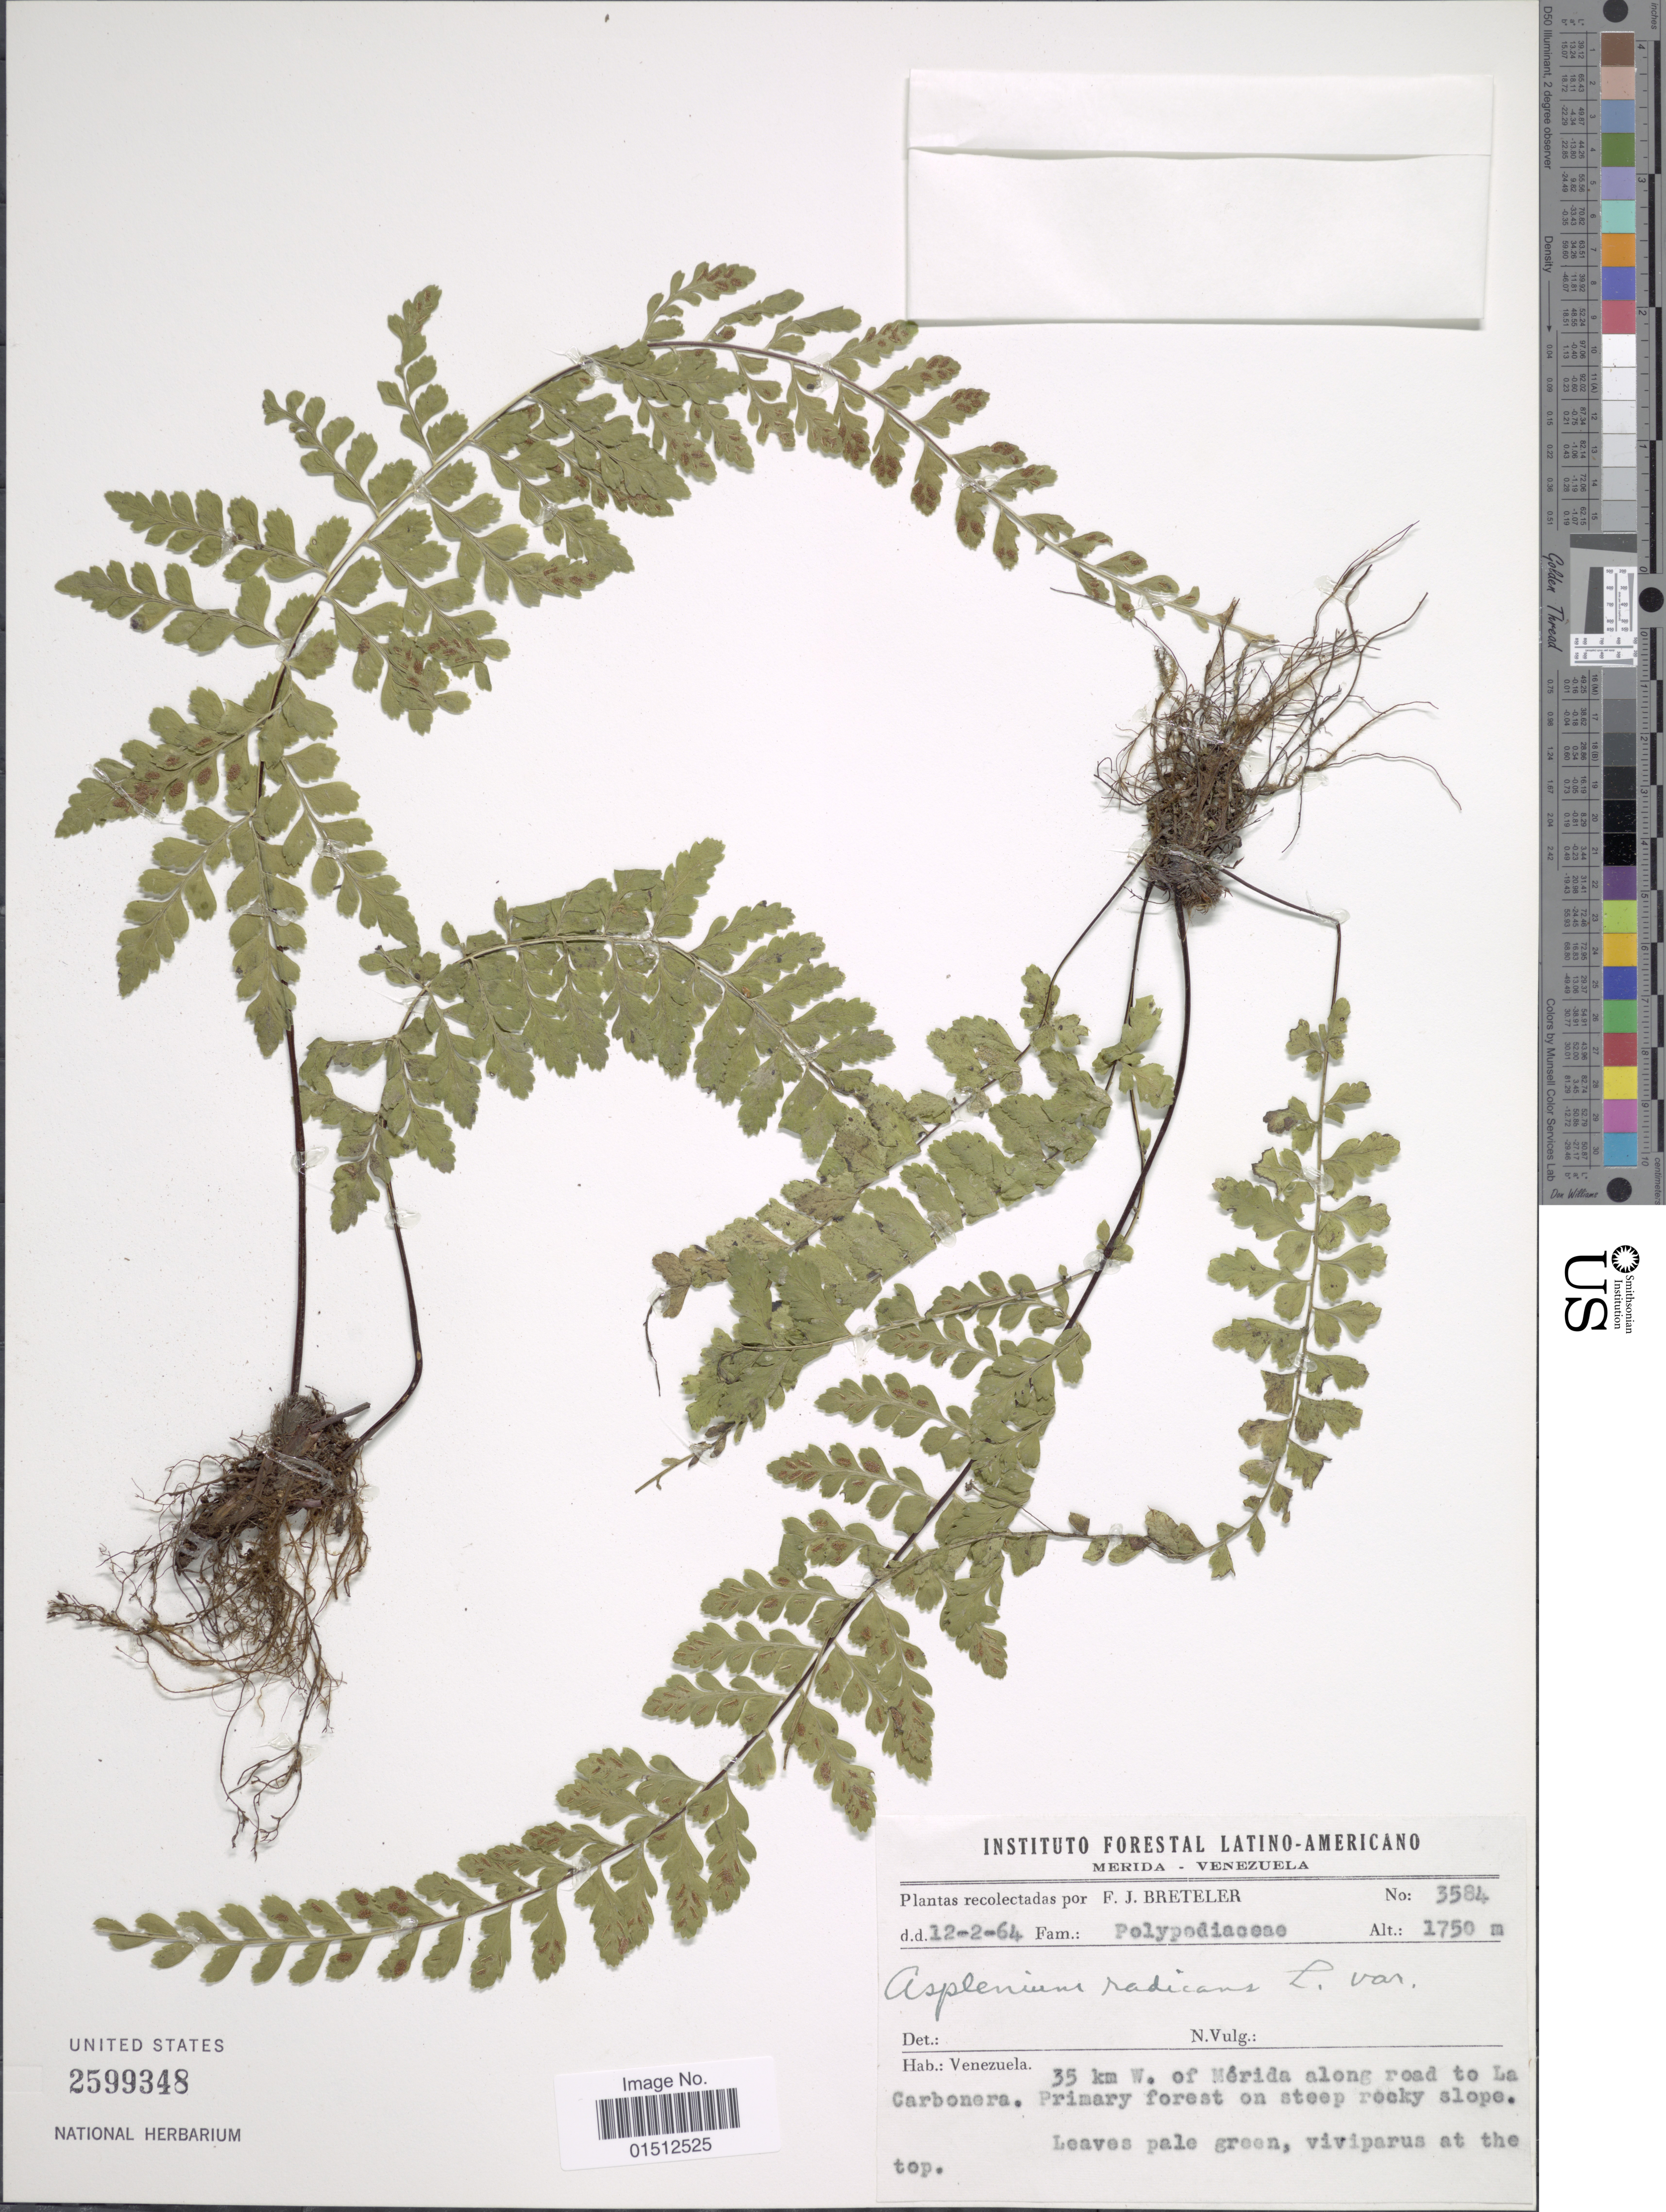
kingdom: Plantae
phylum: Tracheophyta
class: Polypodiopsida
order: Polypodiales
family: Aspleniaceae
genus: Asplenium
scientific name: Asplenium radicans var. partitum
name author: (Klotzsch) Hieron.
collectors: F. J. Breteler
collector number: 3584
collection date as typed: Transcribed d/m/y: 12/2/64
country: Venezuela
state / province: Mérida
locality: Venezuela, 35 km W. of Merida along road to La Carbonera.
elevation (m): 1750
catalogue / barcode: US 2599348